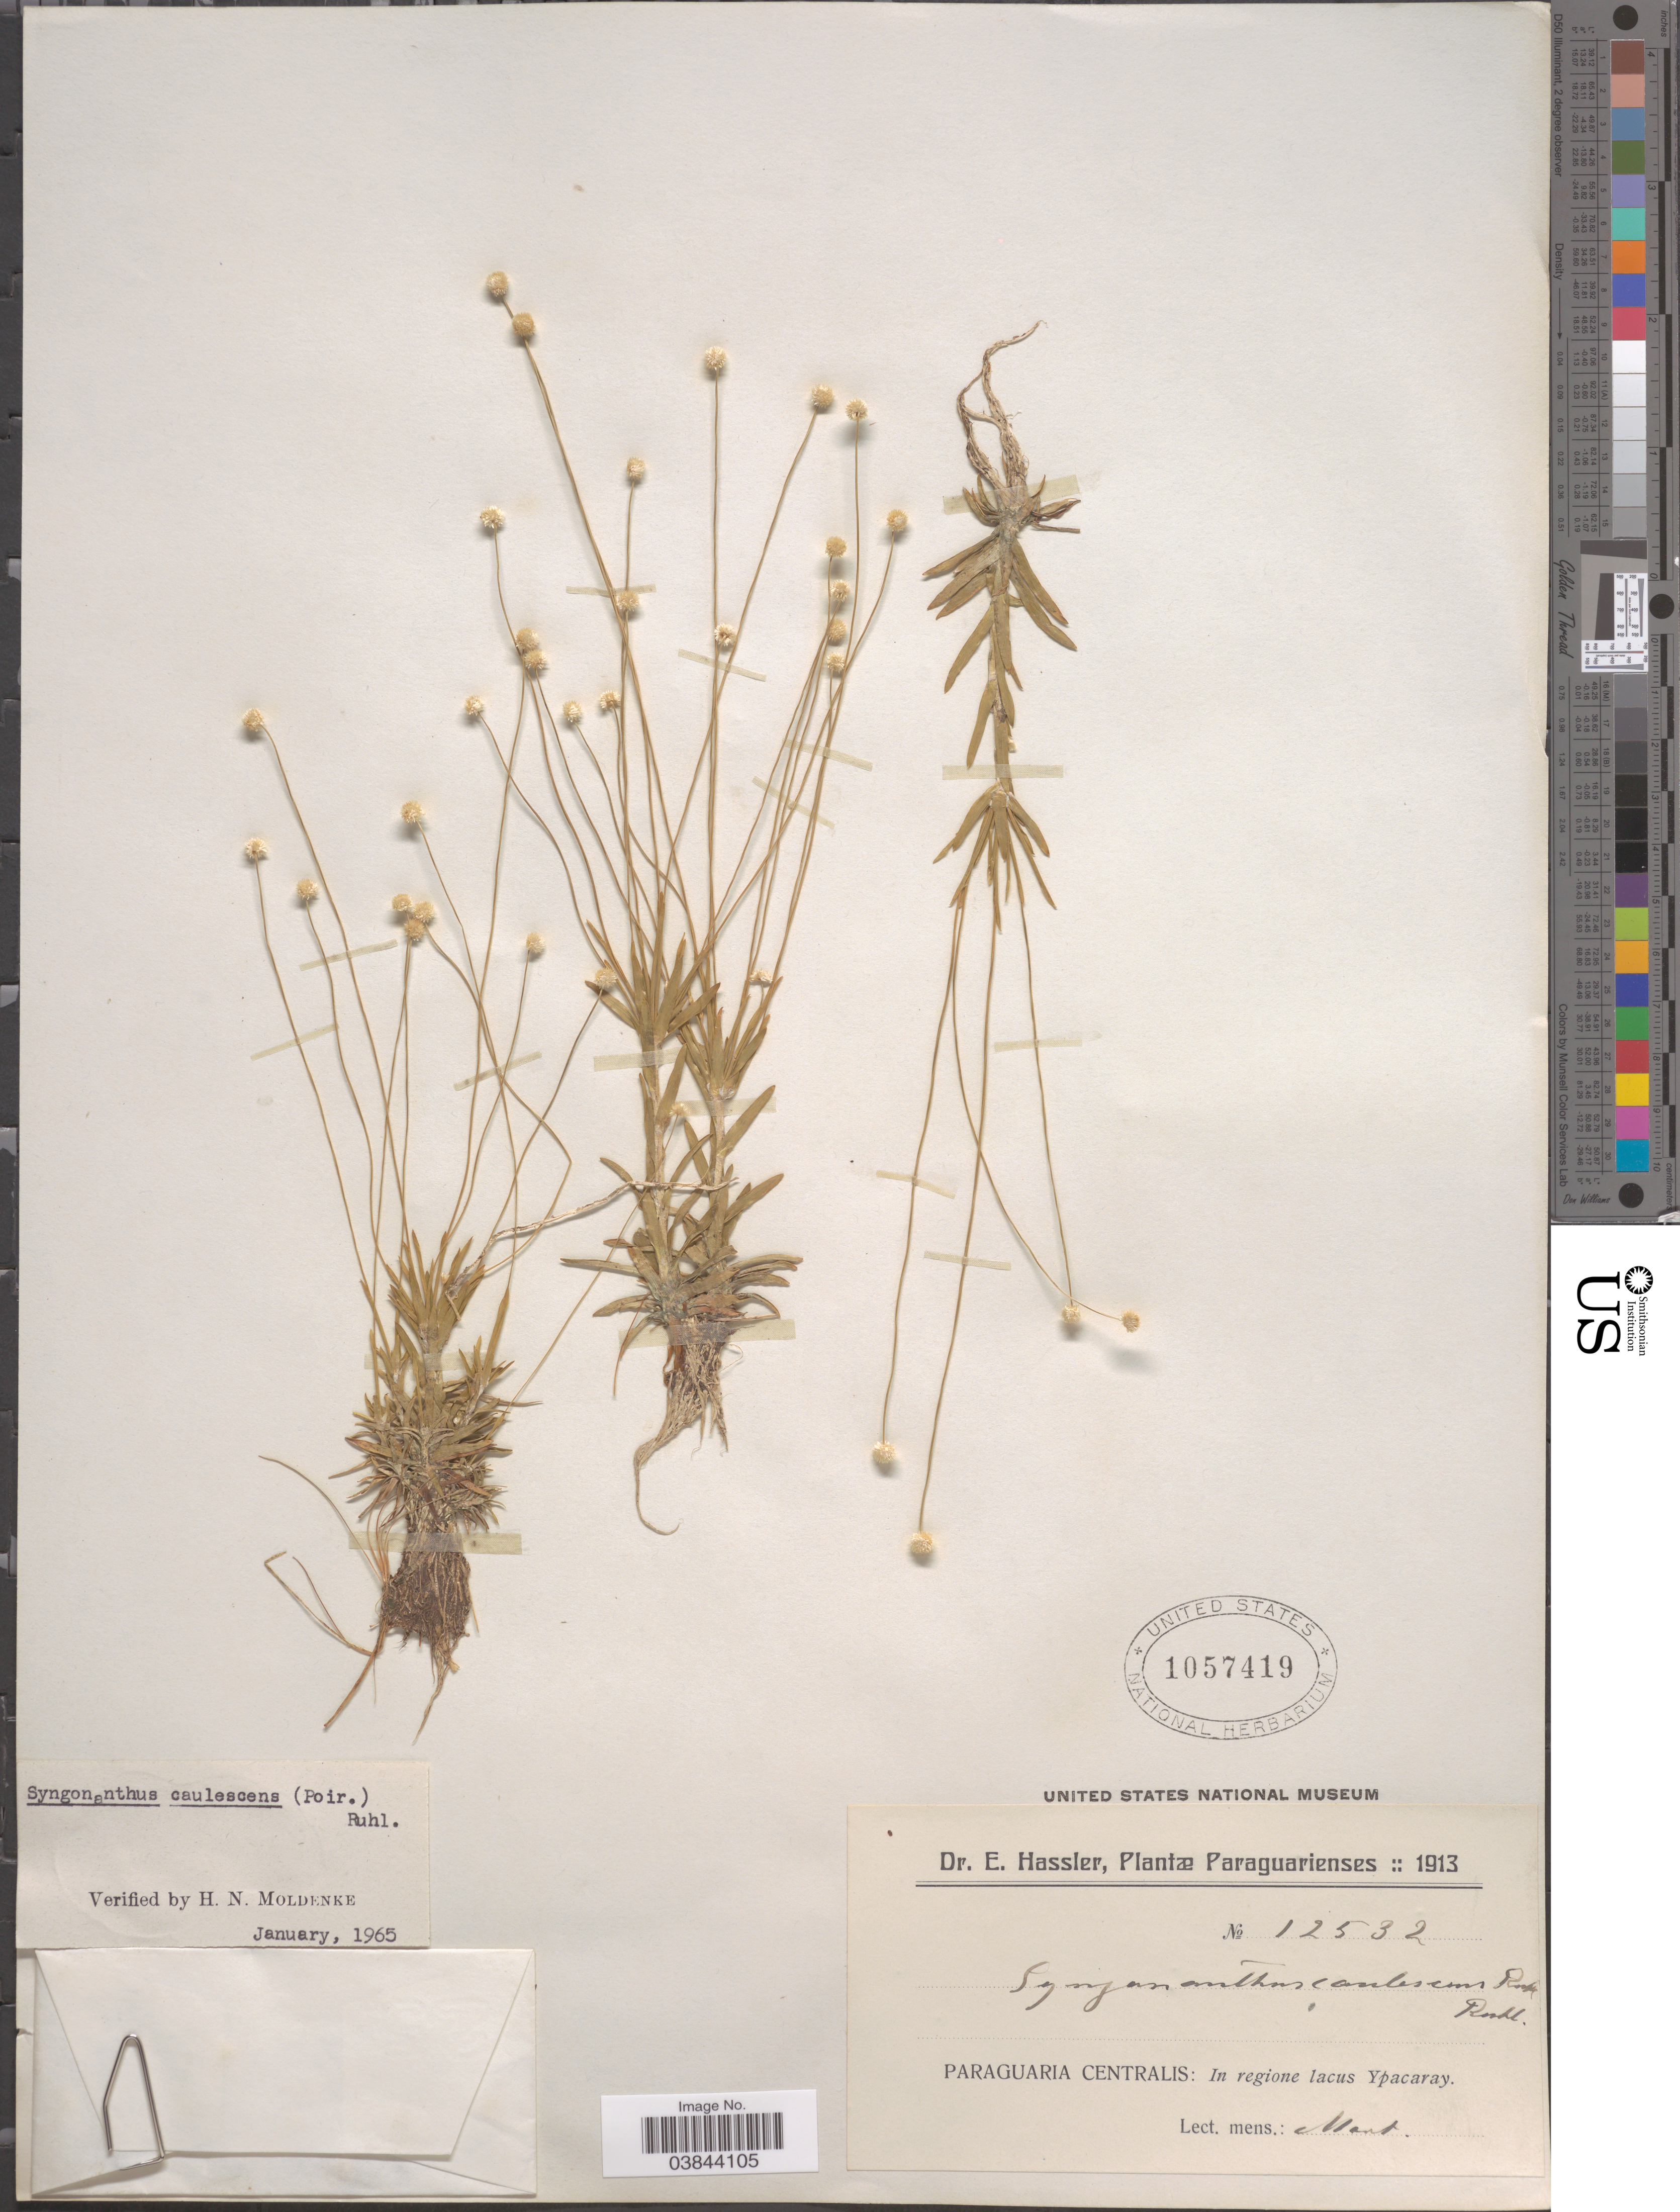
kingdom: Plantae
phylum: Tracheophyta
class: Liliopsida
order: Poales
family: Eriocaulaceae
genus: Syngonanthus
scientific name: Syngonanthus caulescens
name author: (Poir.) Ruhland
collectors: E. Hassler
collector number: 12532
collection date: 1913-03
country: Paraguay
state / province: Paraguari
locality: Paraguaria Centralis: In regione lacus Ypacaray.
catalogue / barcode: US 1057419